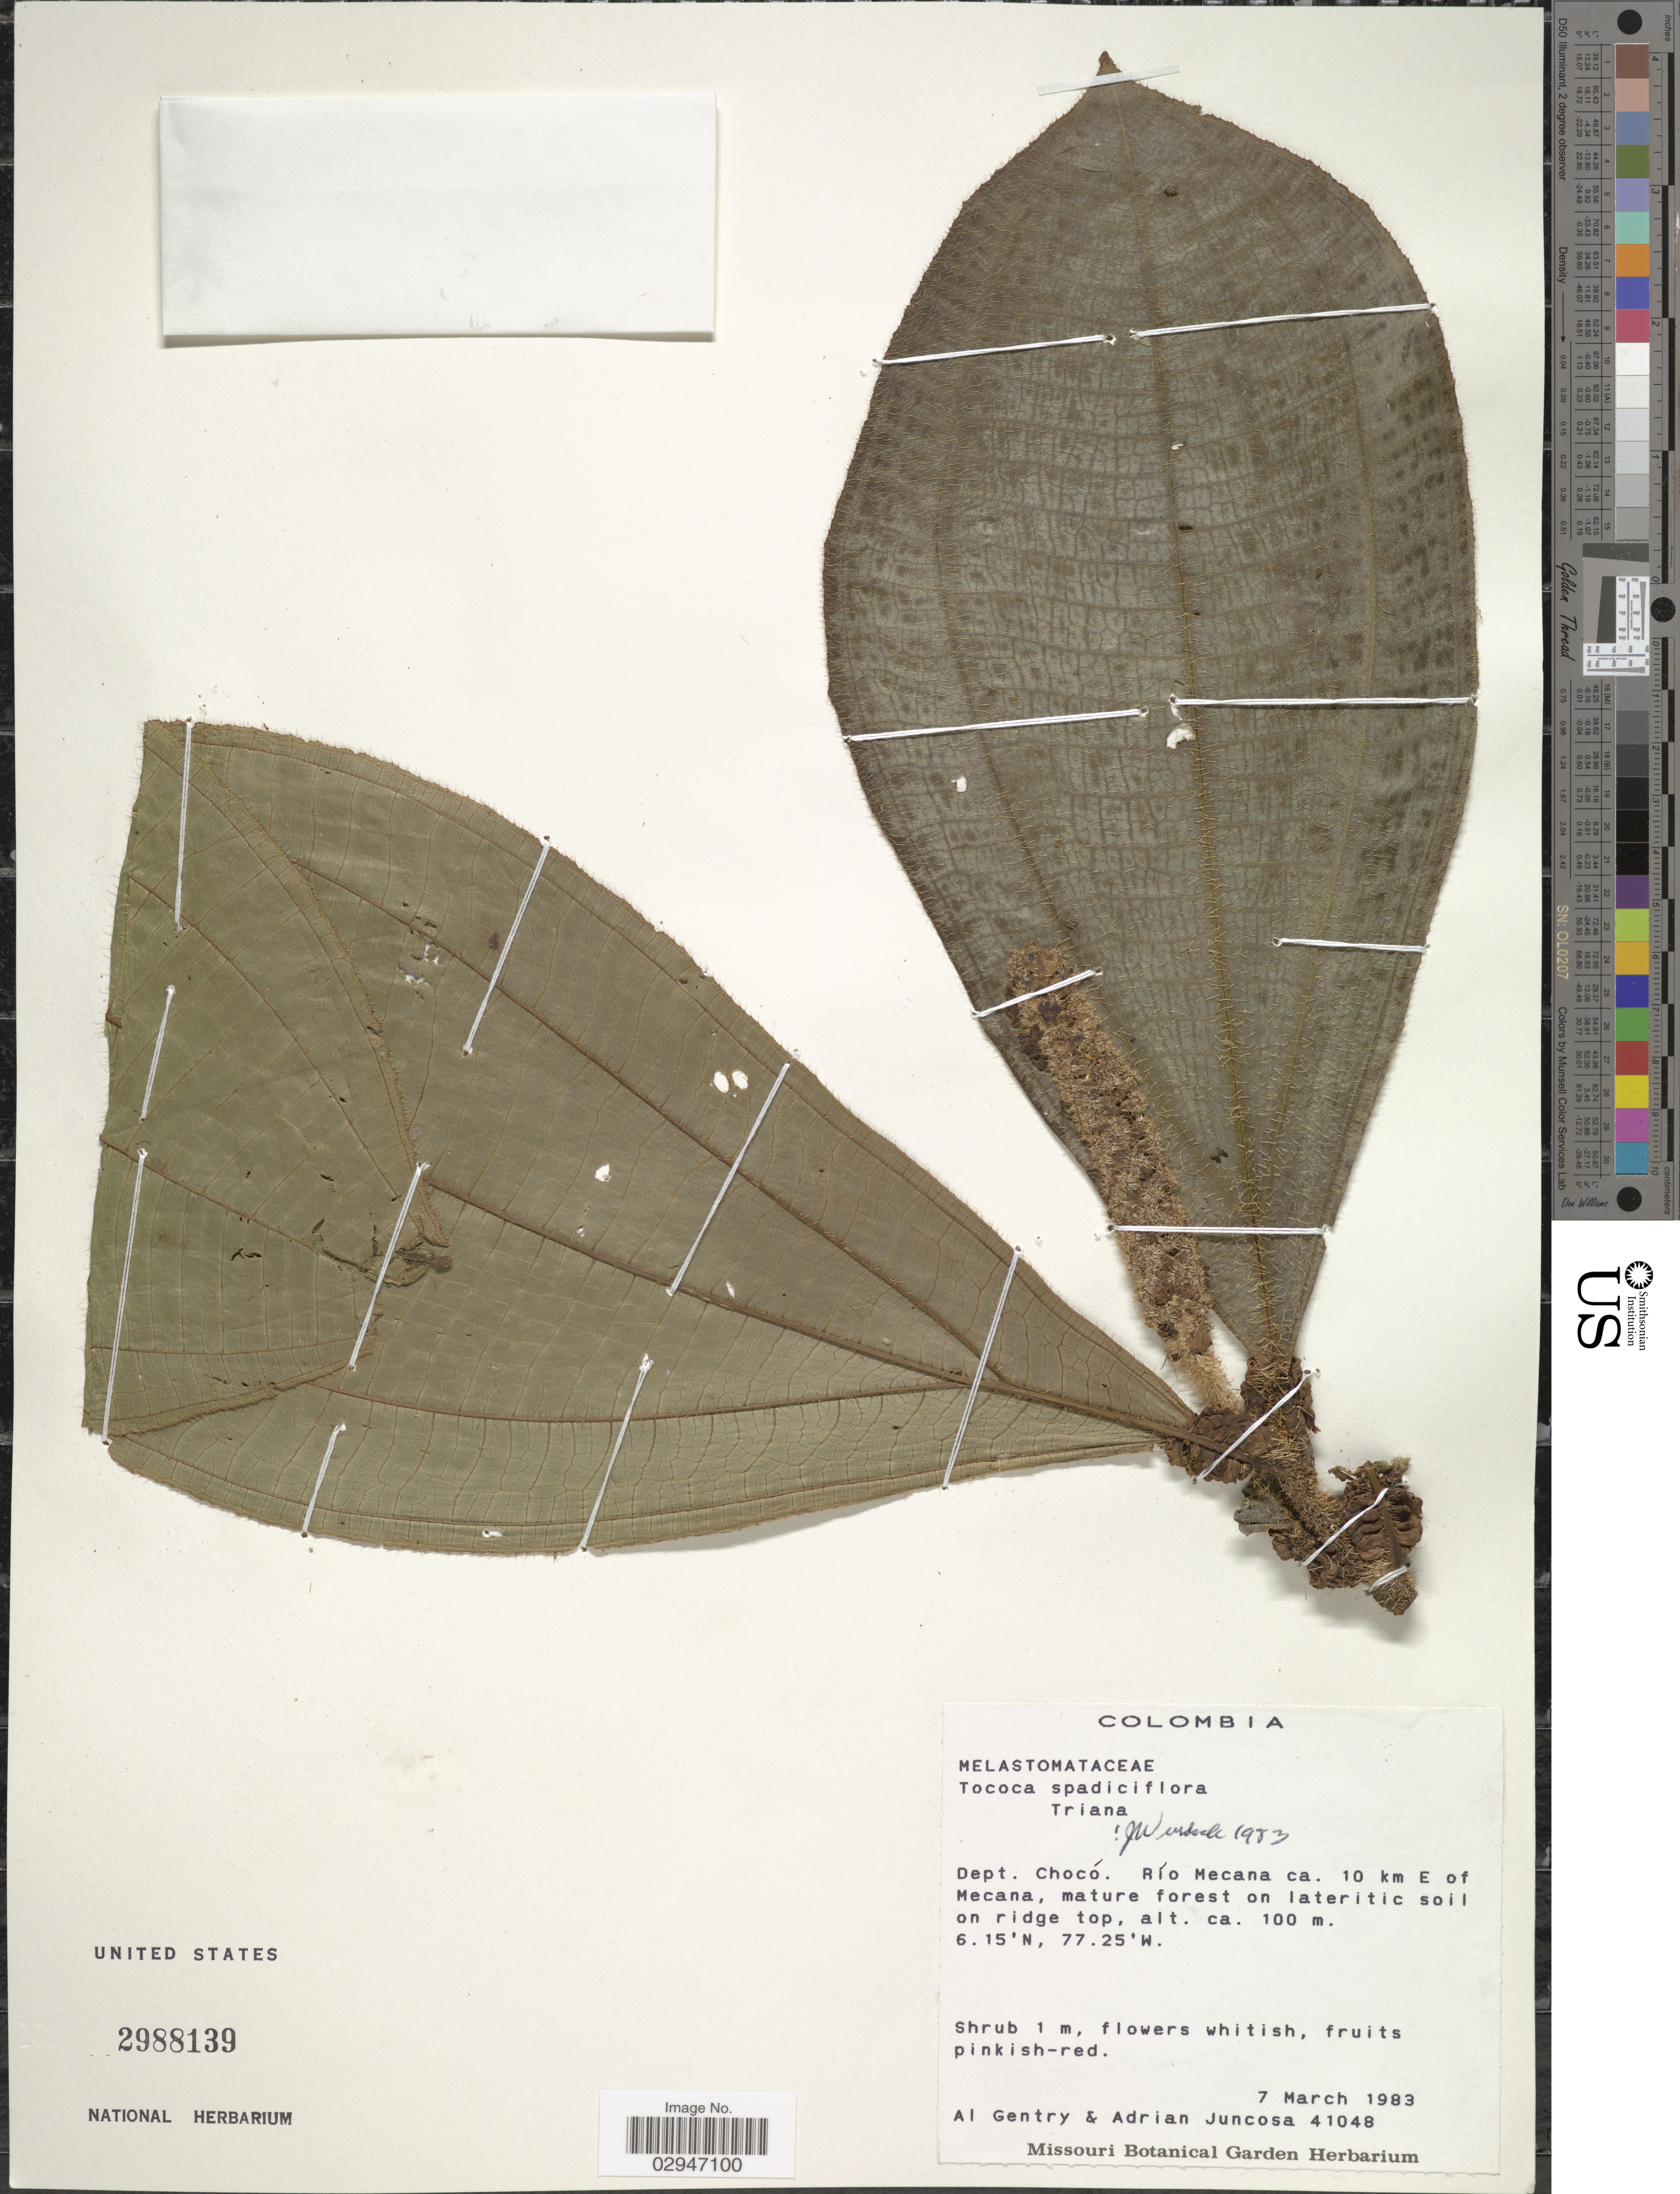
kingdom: Plantae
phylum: Tracheophyta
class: Magnoliopsida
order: Myrtales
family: Melastomataceae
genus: Tococa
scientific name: Tococa spadiciflora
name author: Triana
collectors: A. H. Gentry & A. Juncosa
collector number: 41048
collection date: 1983-03-07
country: Colombia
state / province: Chocó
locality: Dept.Chocó. Río Mecana ca. 10 km E of Mecana.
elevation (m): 100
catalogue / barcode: US 2988139